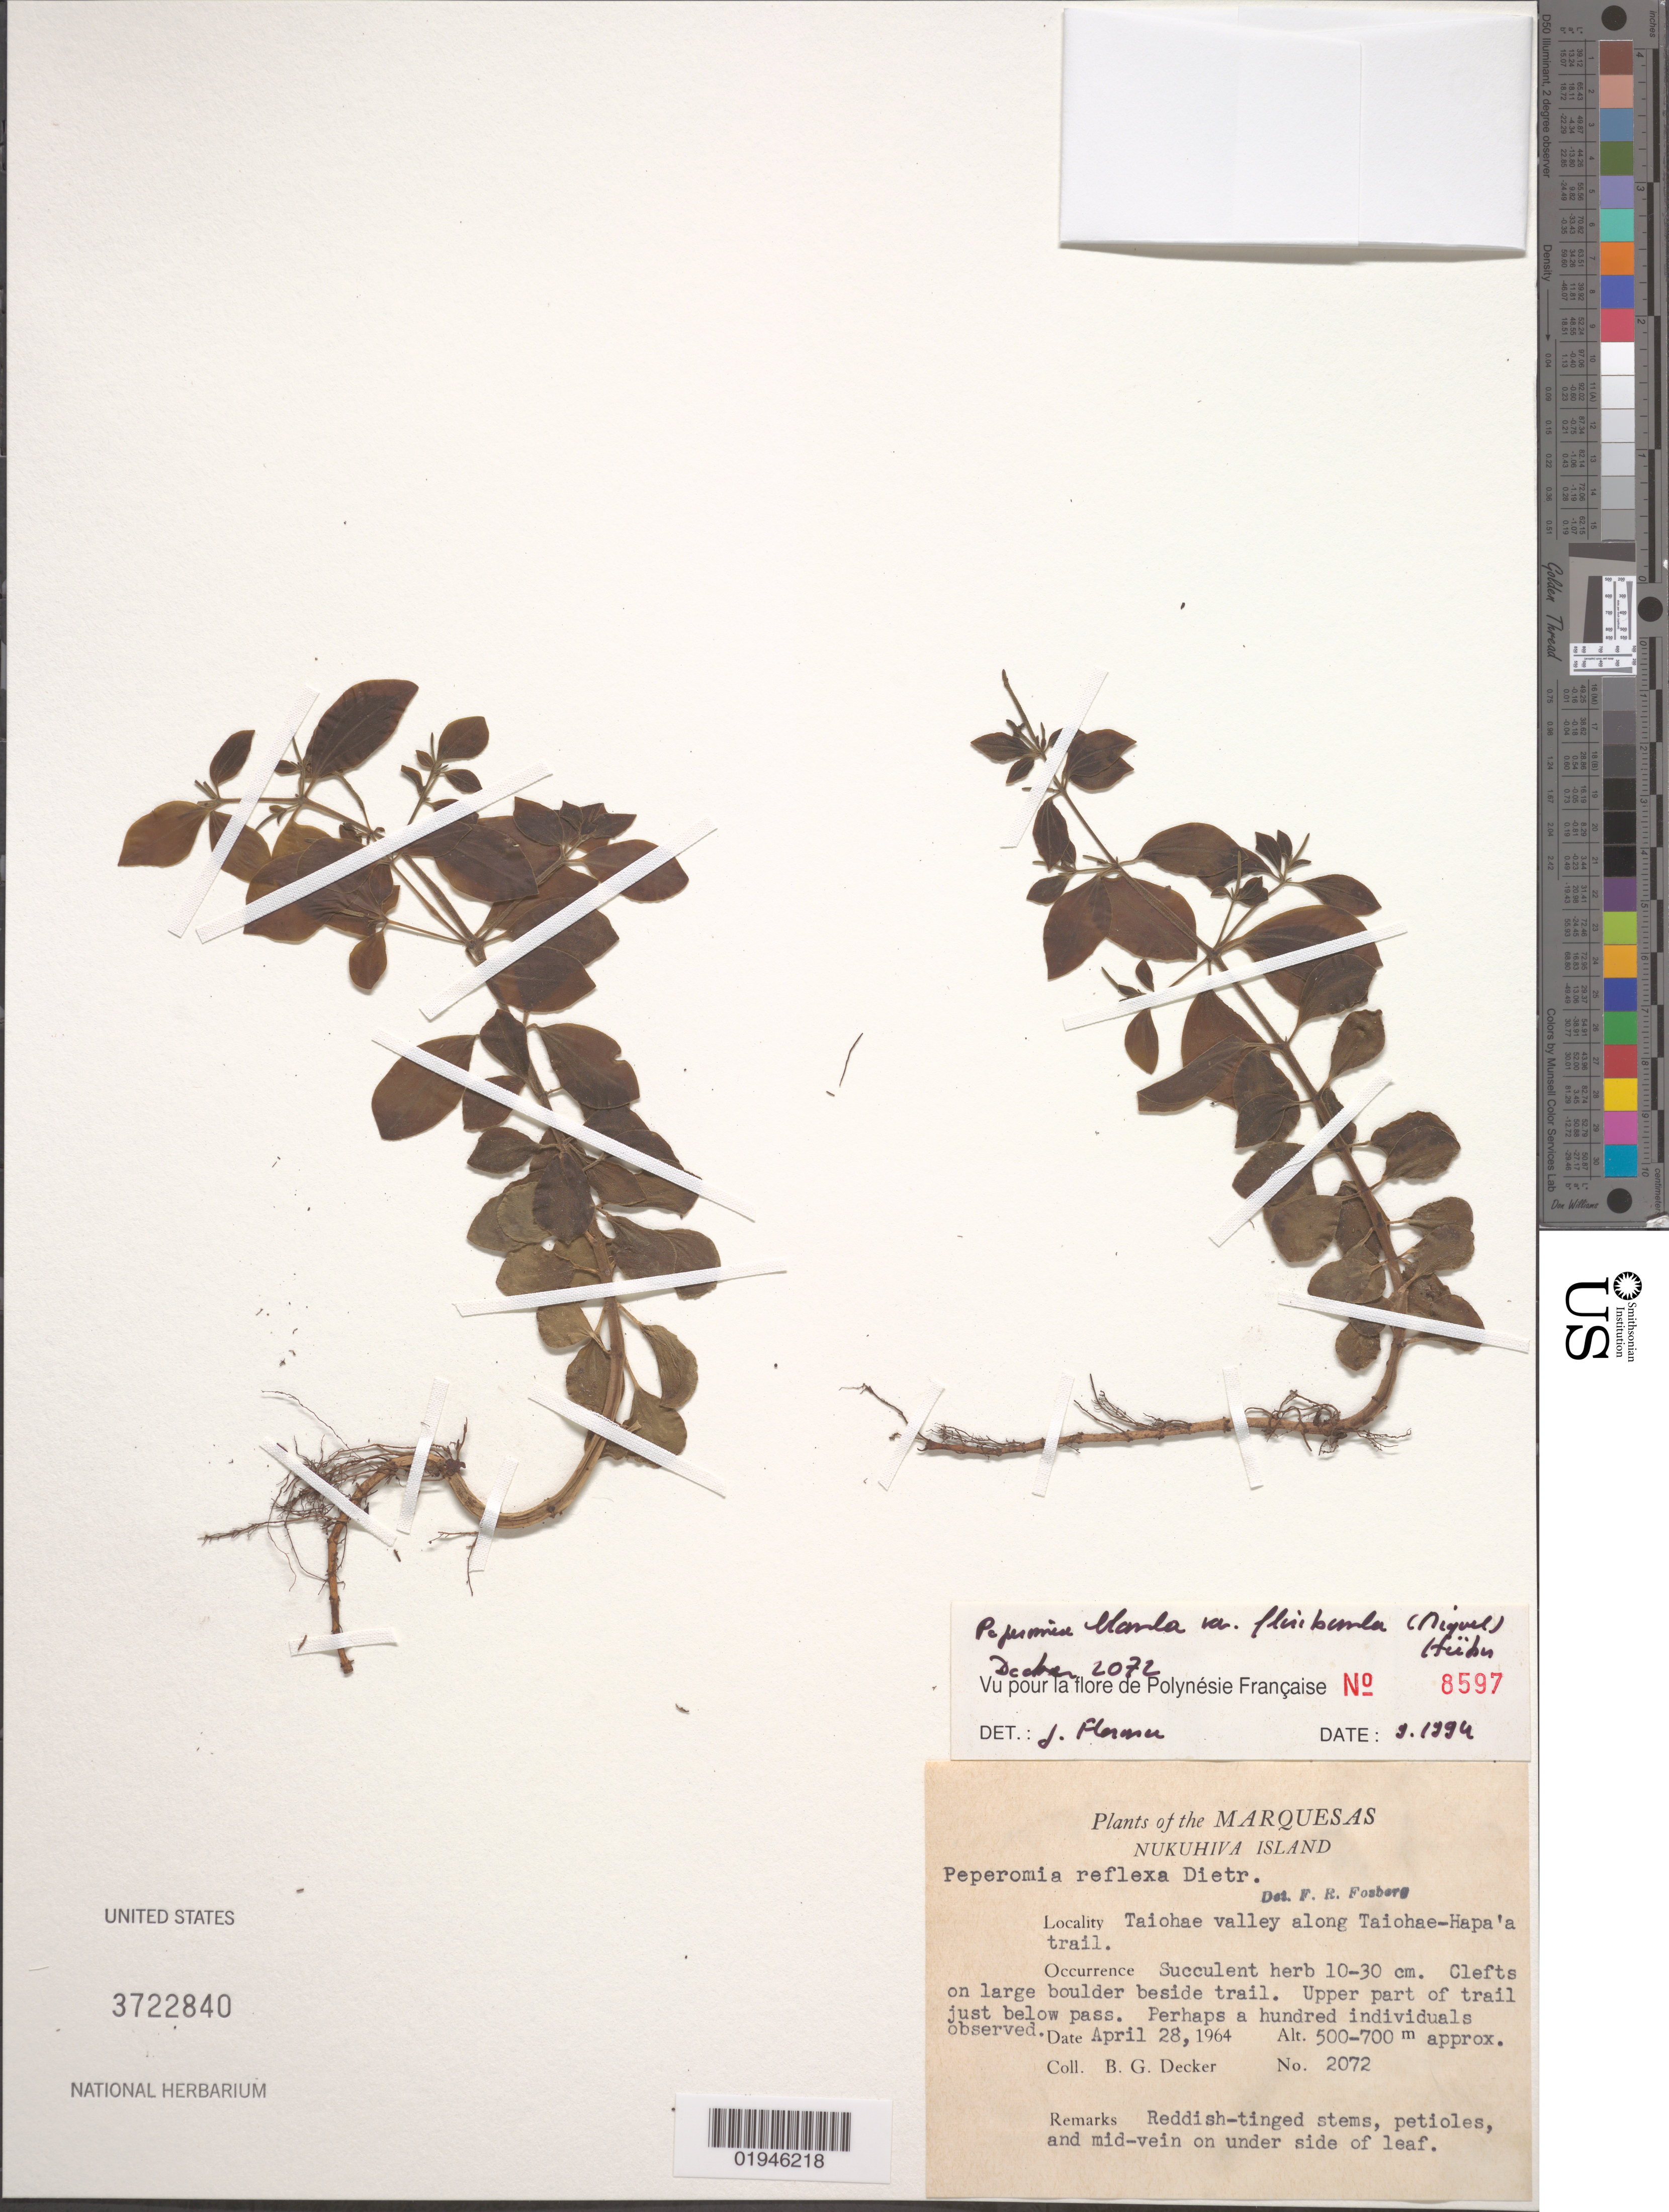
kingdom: Plantae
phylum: Tracheophyta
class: Magnoliopsida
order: Piperales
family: Piperaceae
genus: Peperomia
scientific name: Peperomia leptostachya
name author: Hook. & Arn.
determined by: Wagner, W. L., (BOT), Smithsonian Institution - National Museum of Natural History (UNITED STATES)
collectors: B. G. Decker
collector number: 2072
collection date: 1964-04-28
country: French Polynesia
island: Nuku Hiva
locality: Taiohae Valley along Taiohae-Hapa'a Trail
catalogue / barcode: US 3722840